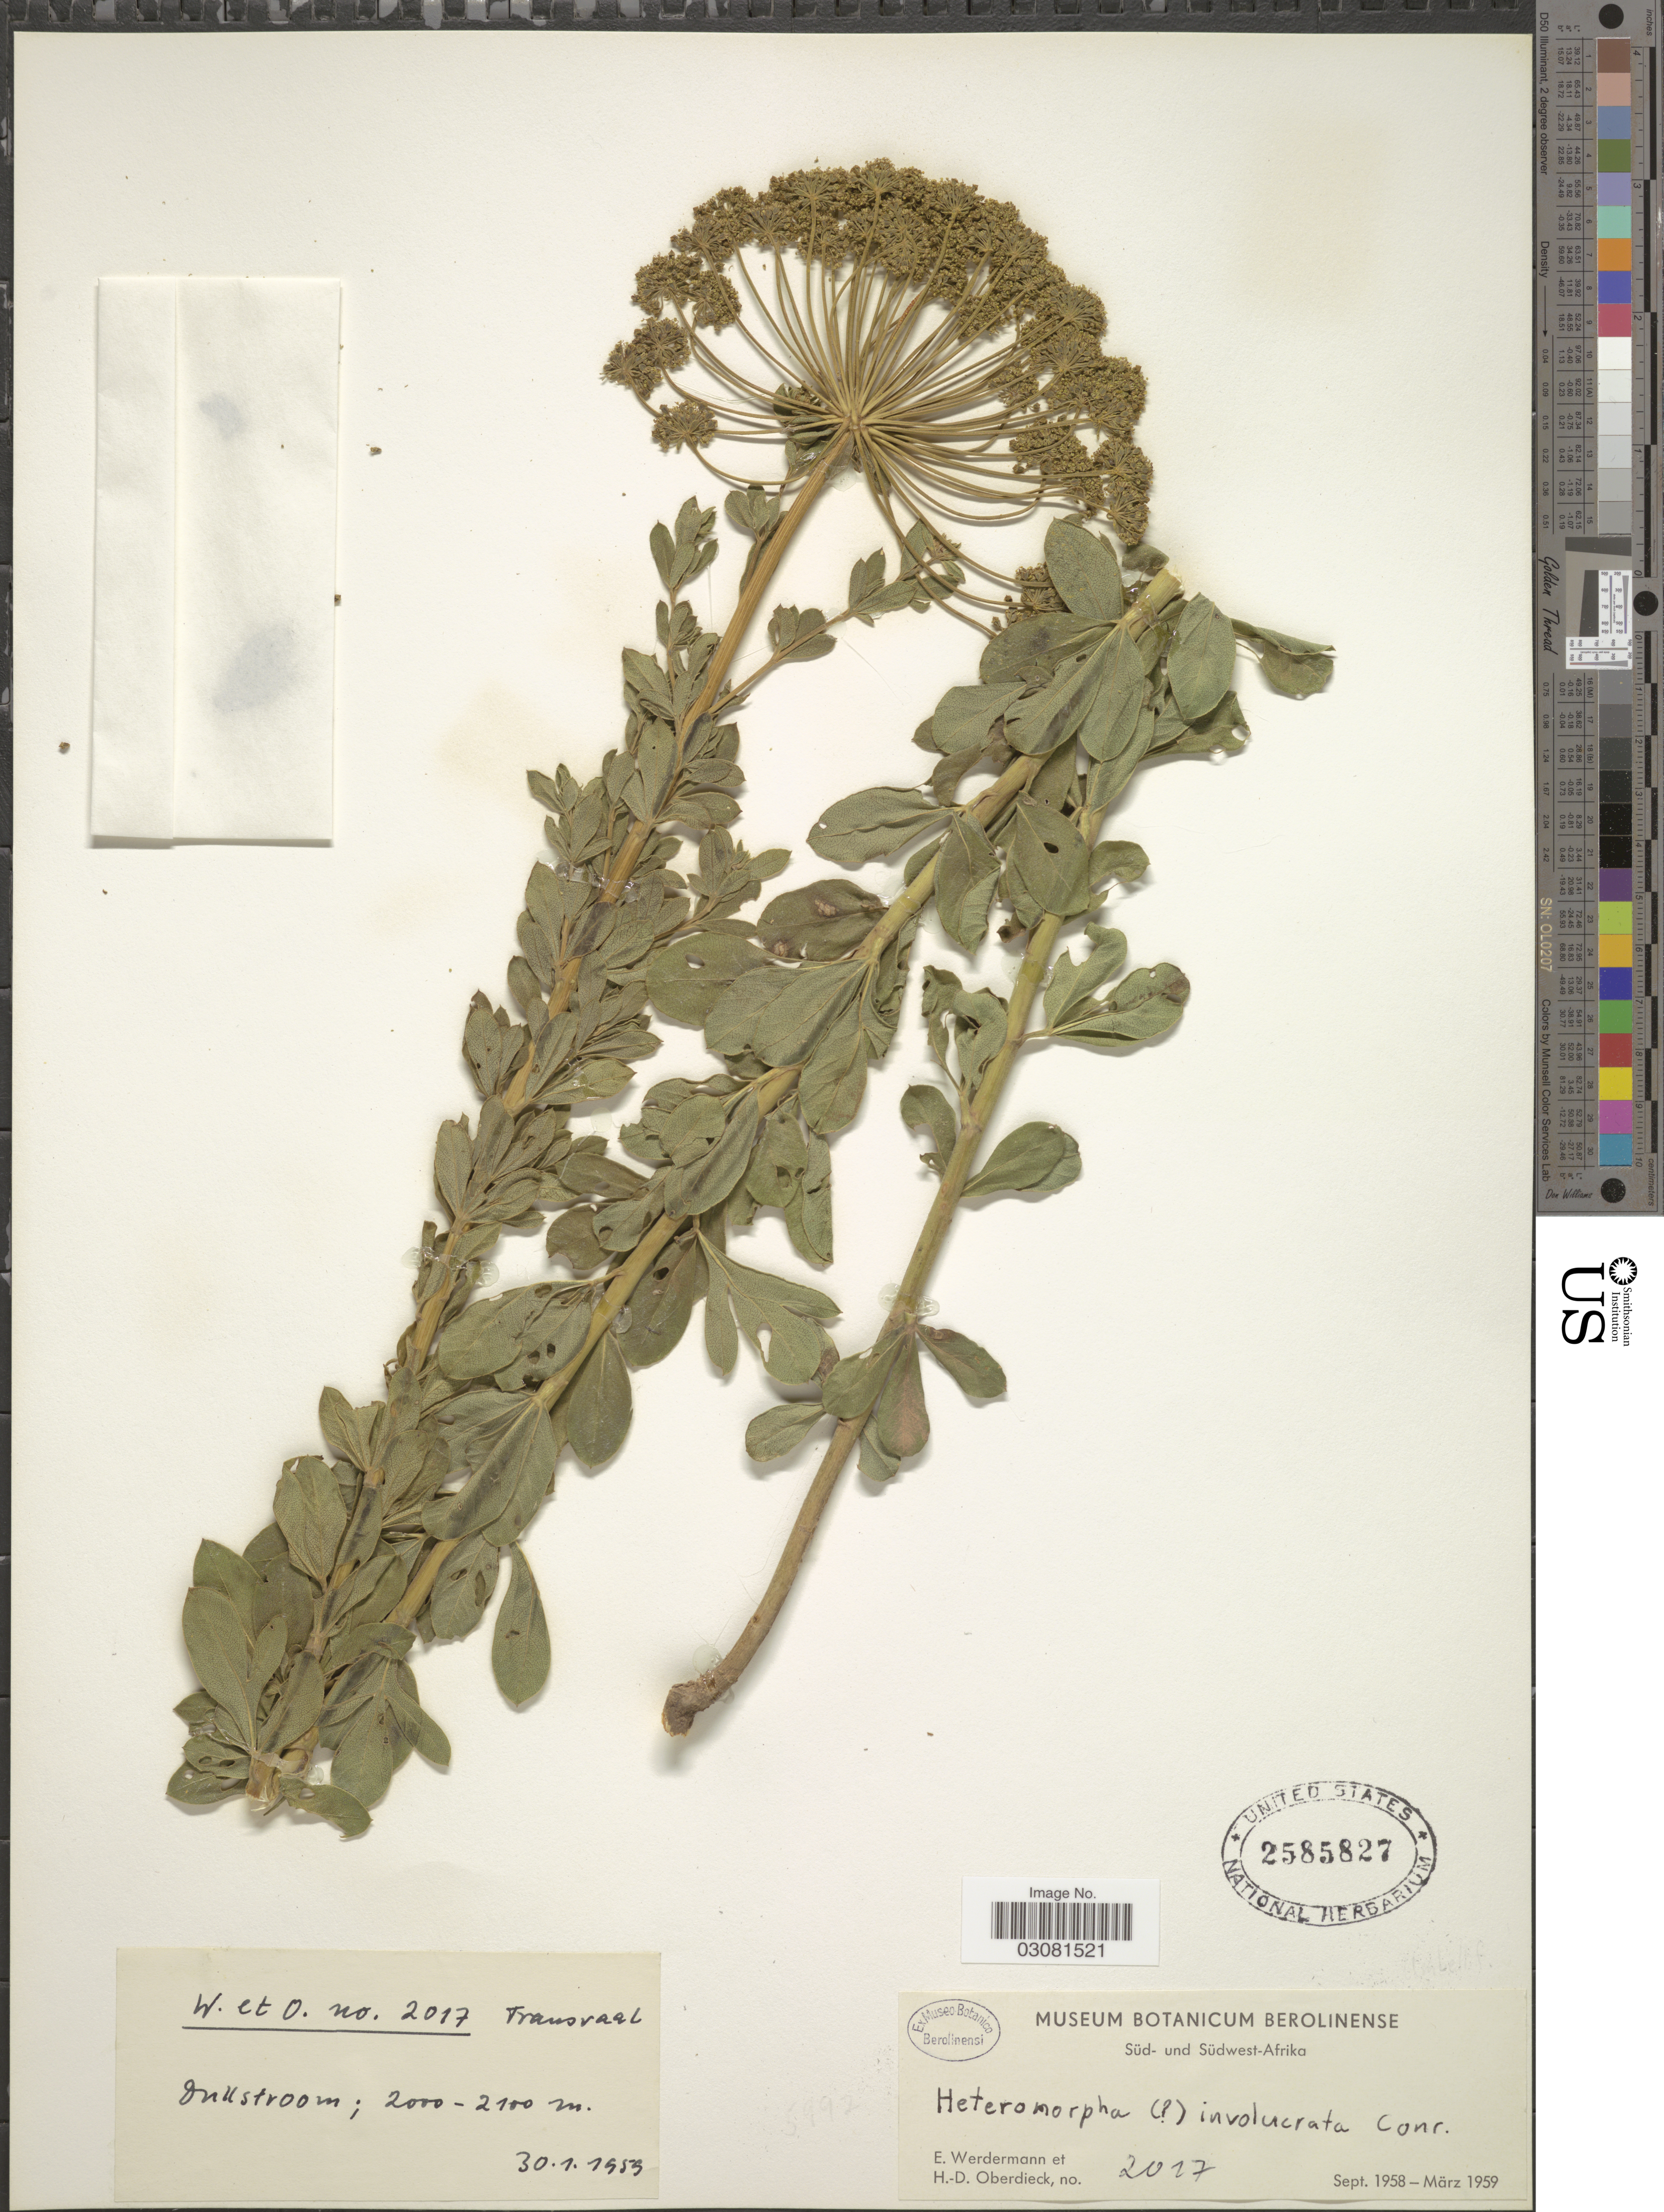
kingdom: Plantae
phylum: Tracheophyta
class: Magnoliopsida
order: Apiales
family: Apiaceae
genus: Heteromorpha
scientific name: Heteromorpha involucrata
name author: Conrath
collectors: E. Werdermann & H. Oberdieck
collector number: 2017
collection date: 1959-01-30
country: South Africa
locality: Transvaal, Dullstroom.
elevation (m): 2000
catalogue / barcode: US 2585827